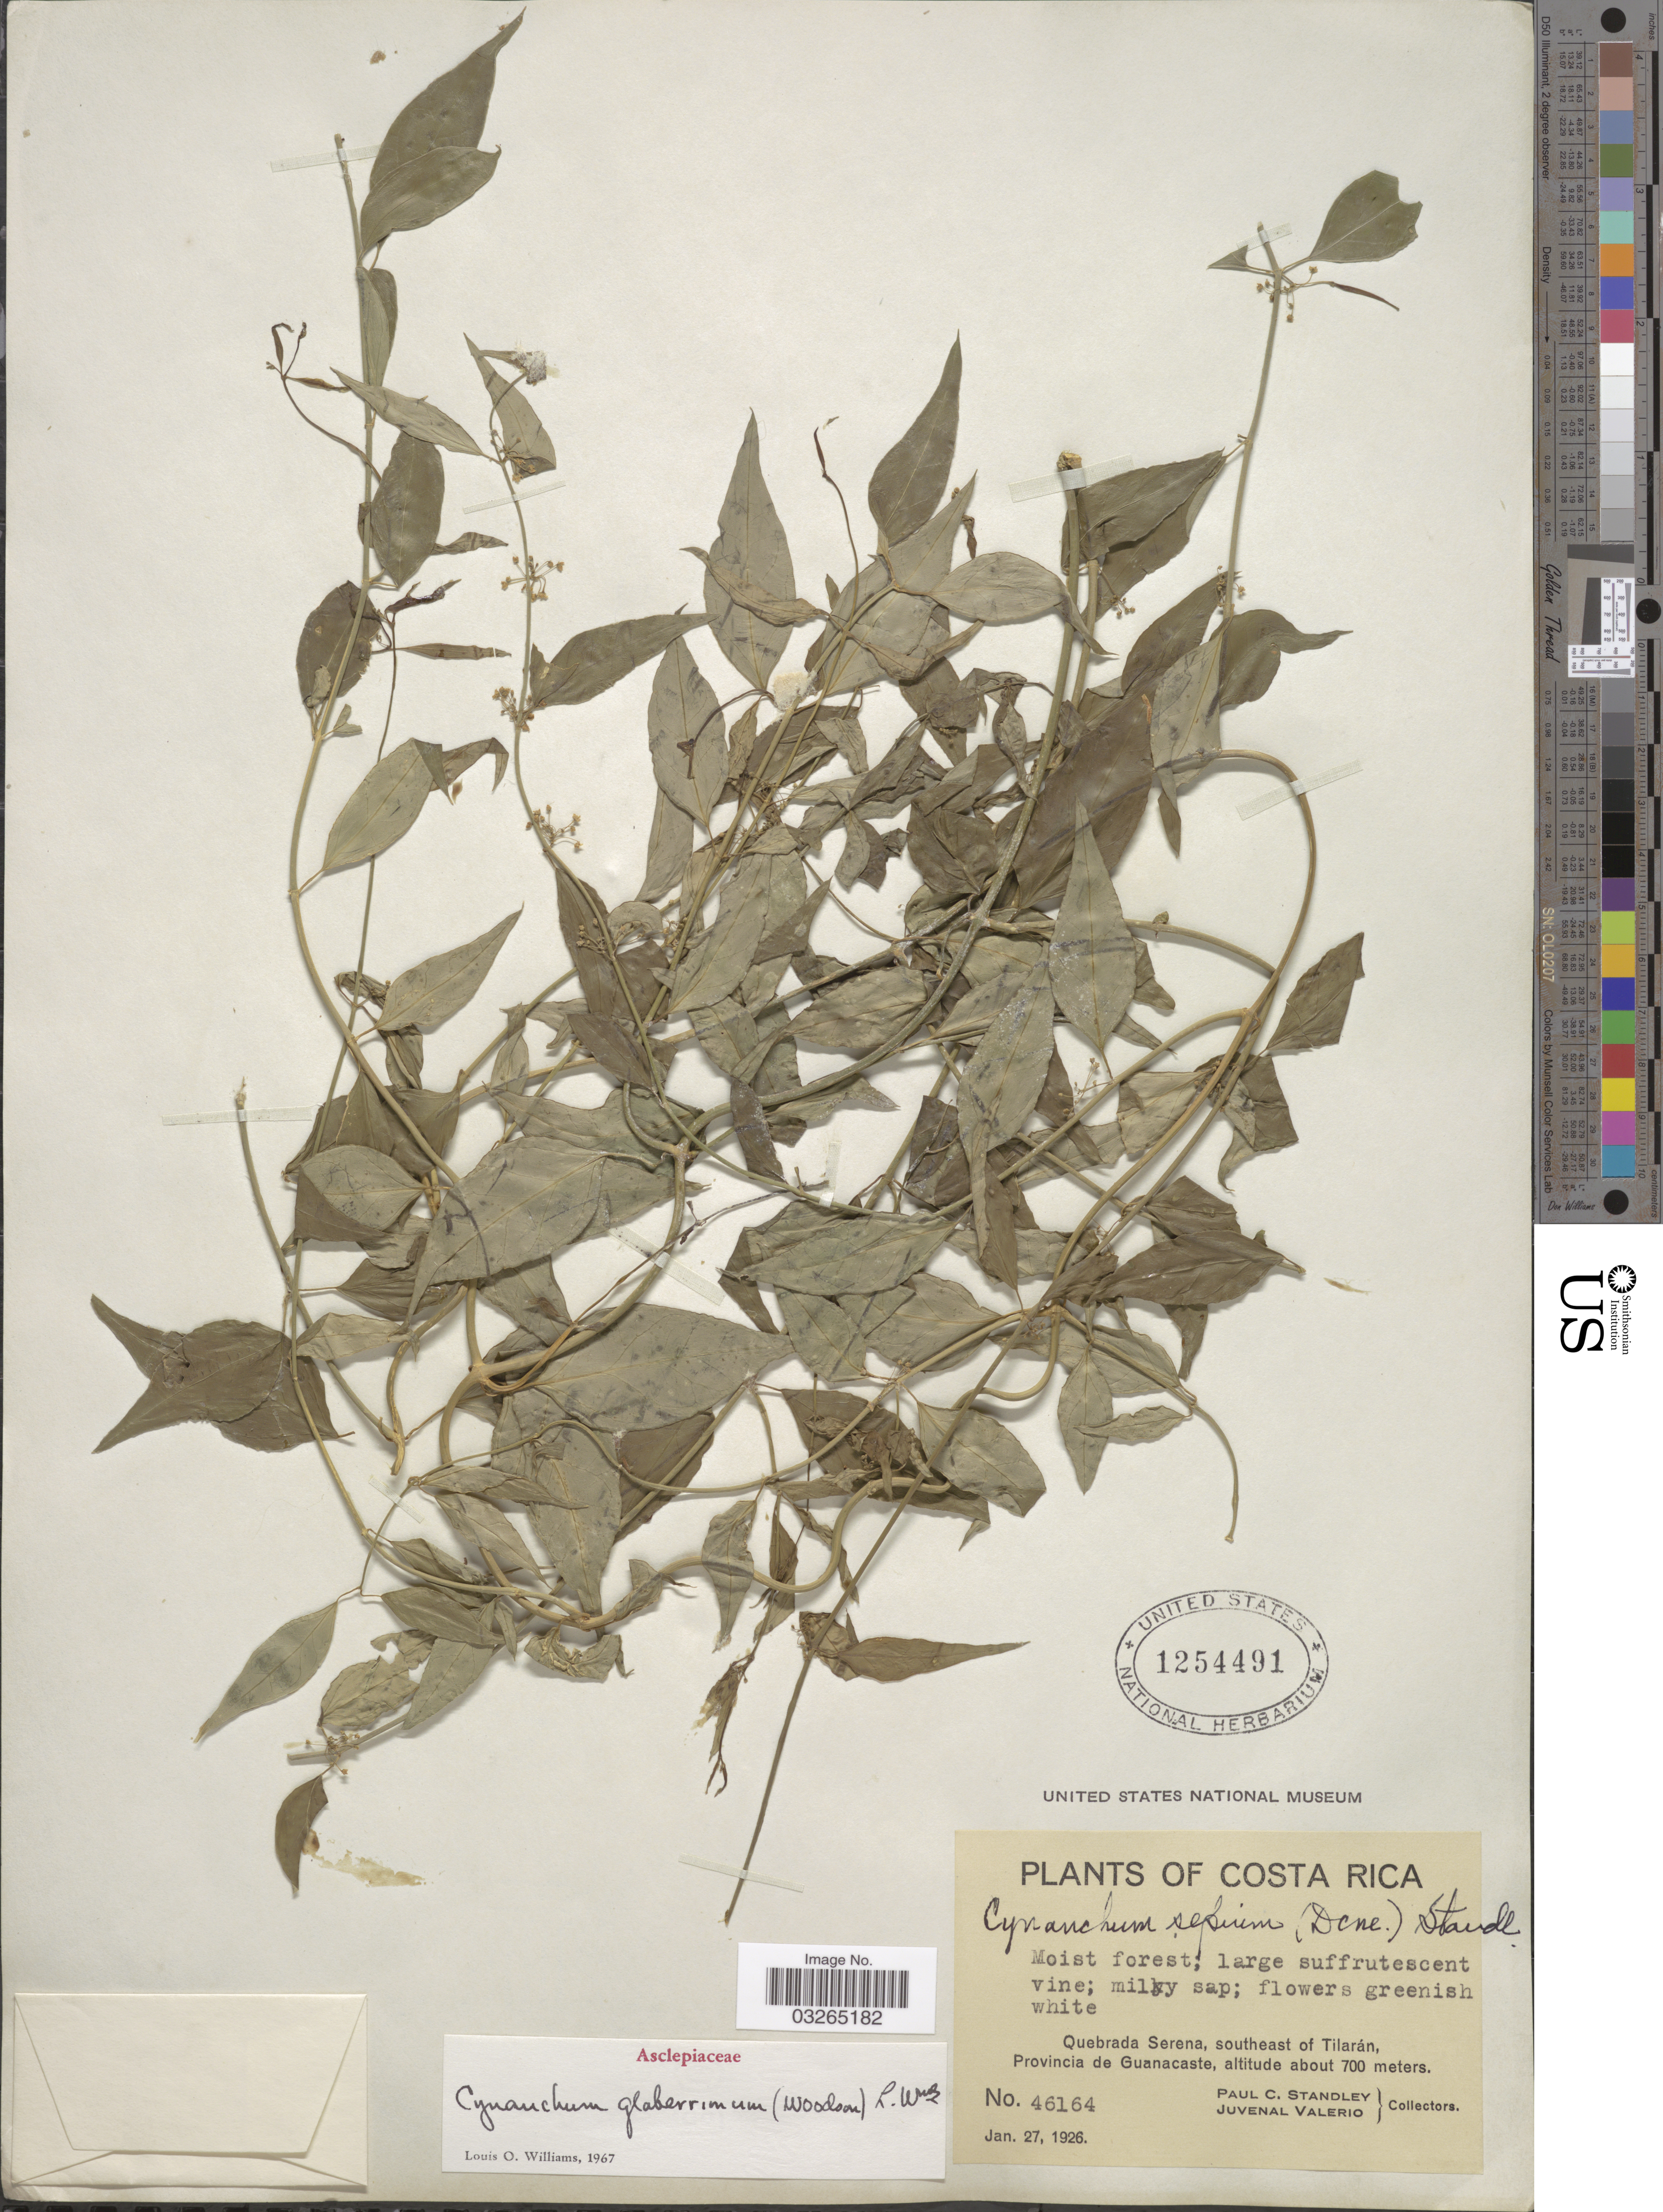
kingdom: Plantae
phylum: Tracheophyta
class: Magnoliopsida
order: Gentianales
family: Apocynaceae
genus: Orthosia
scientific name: Orthosia glaberrima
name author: (Woodson) W.D. Stevens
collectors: P. C. Standley & J. Valerio R.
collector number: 46164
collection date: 1926-01-27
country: Costa Rica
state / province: Guanacaste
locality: Quebrada Serena, southeast of Tilarán.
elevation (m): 700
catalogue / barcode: US 1254491